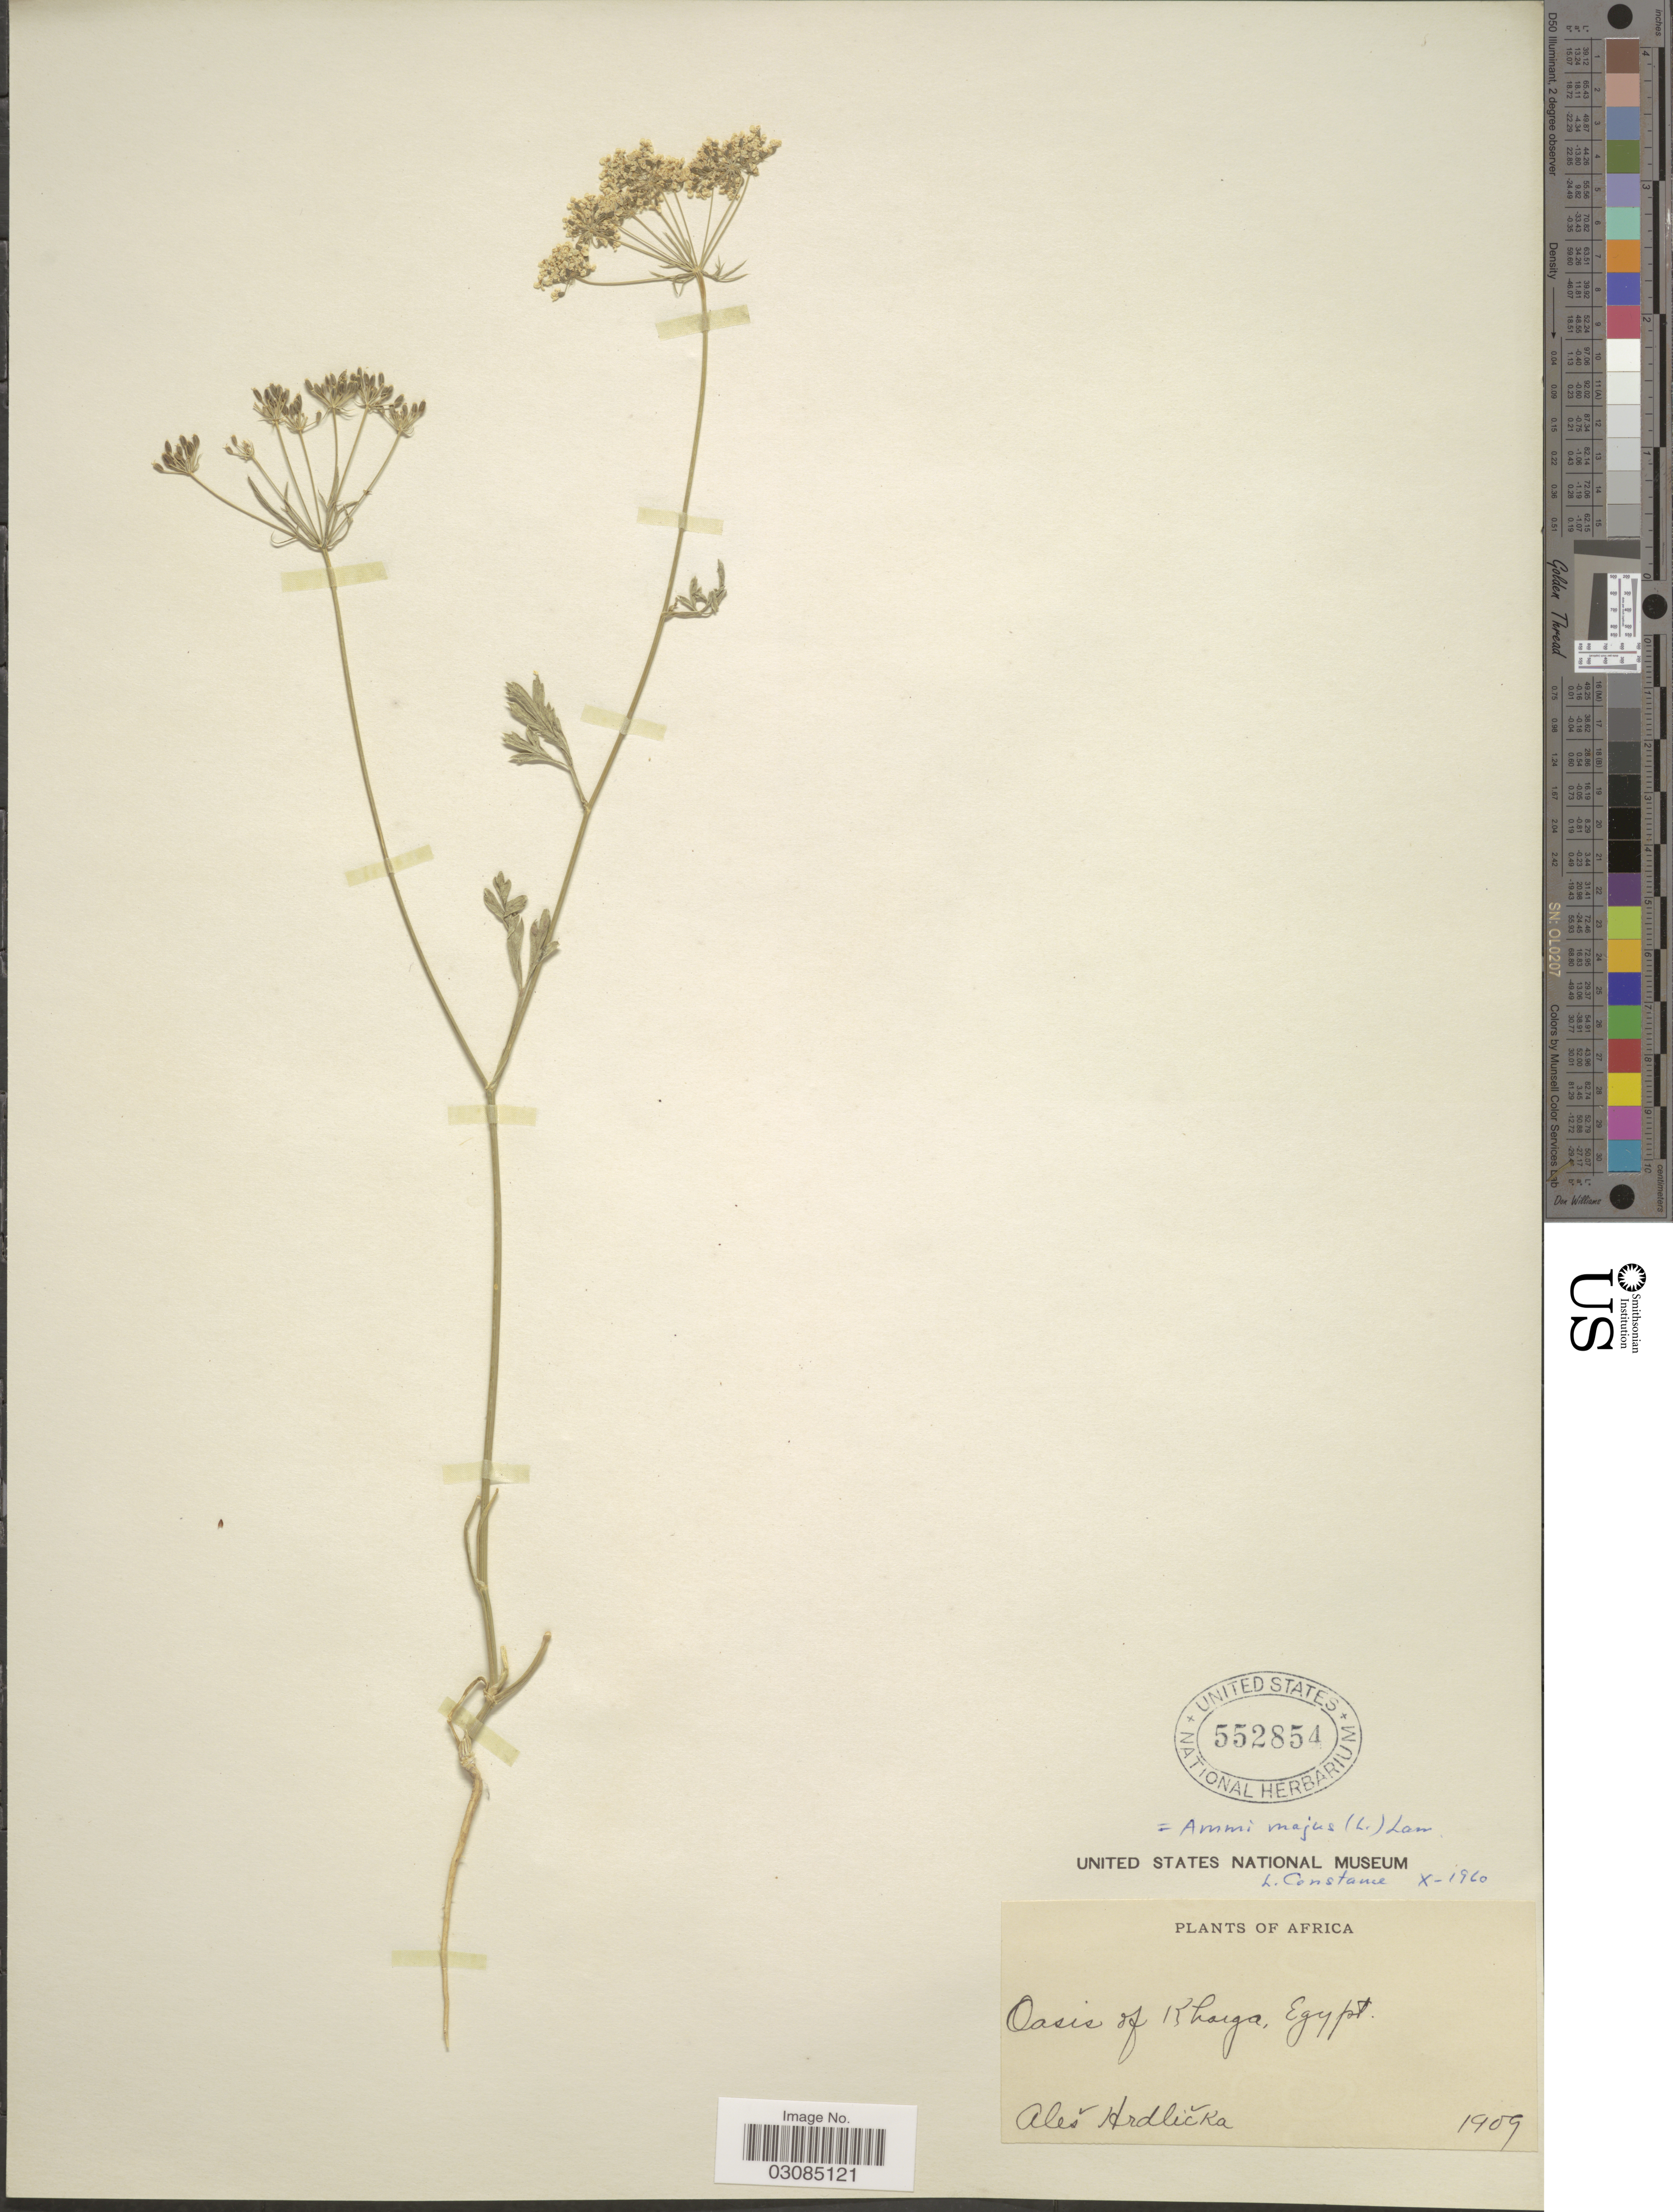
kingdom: Plantae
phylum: Tracheophyta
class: Magnoliopsida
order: Apiales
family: Apiaceae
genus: Ammi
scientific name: Ammi majus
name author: L.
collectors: A. Hrdlicka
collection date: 1909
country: Egypt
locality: Oasis of Kharga.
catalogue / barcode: US 552854